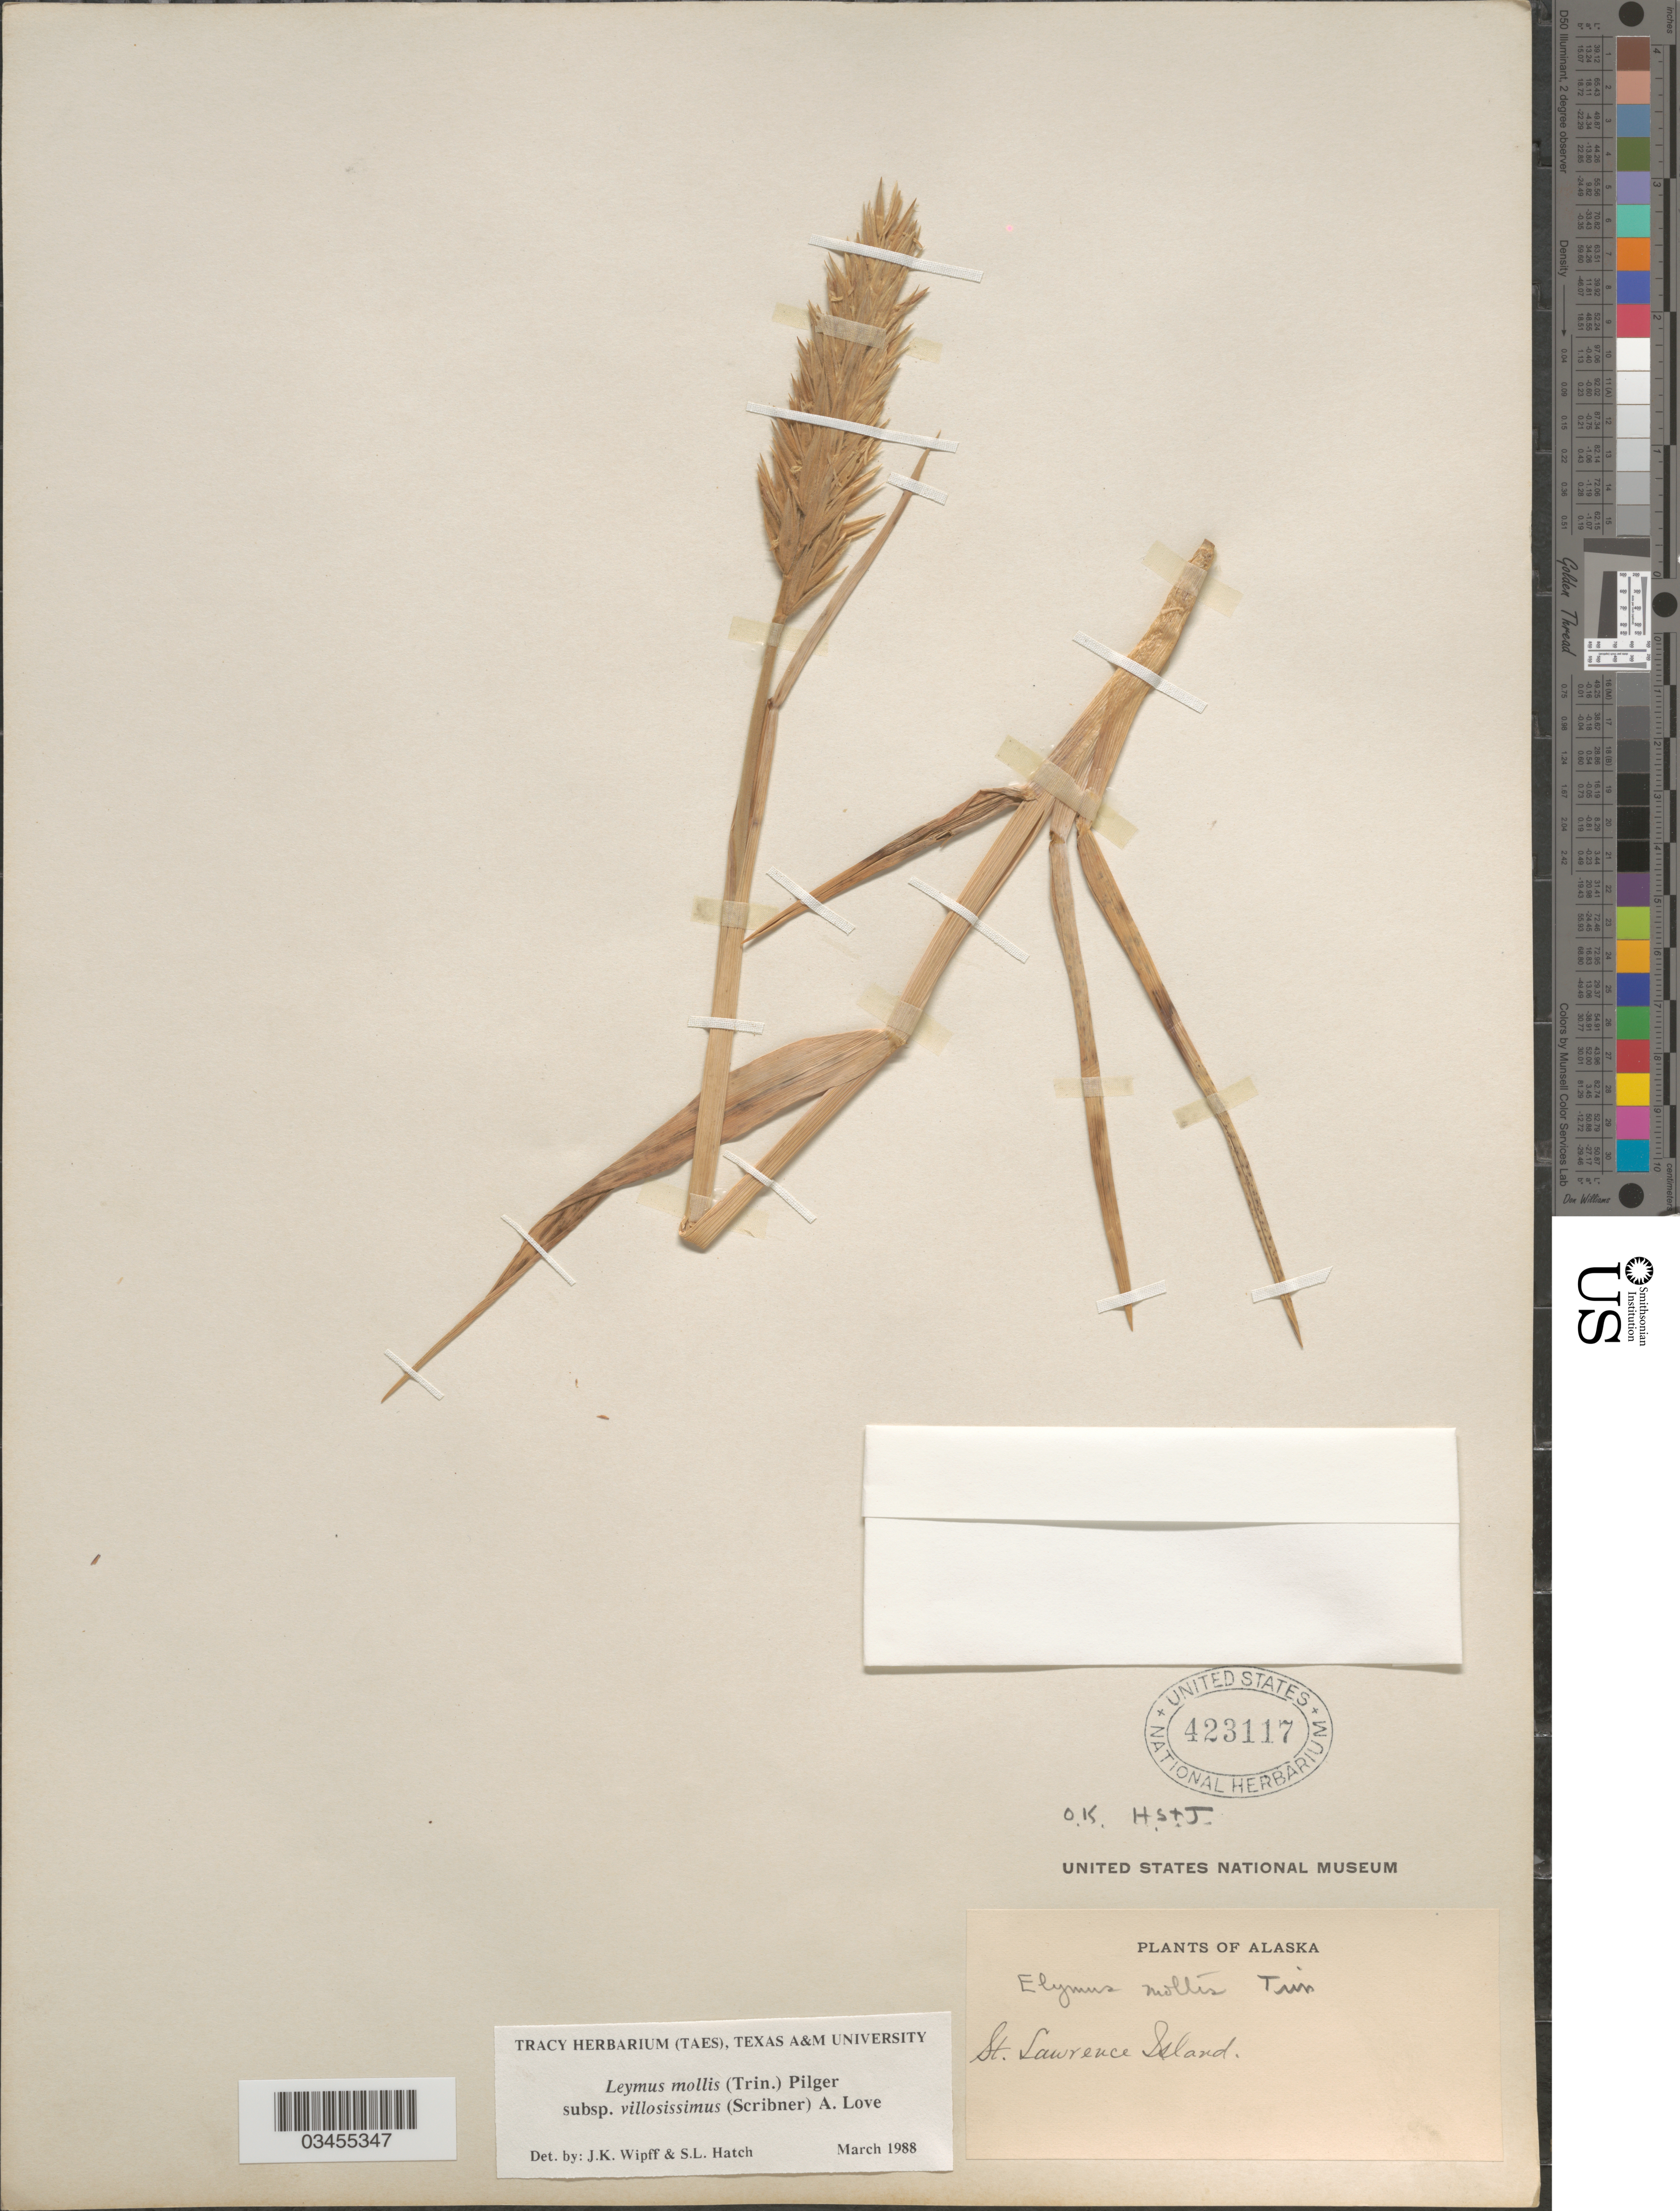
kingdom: Plantae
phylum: Tracheophyta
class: Liliopsida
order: Poales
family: Poaceae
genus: Leymus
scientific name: Leymus mollis subsp. villosissimus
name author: (Scribn.) Á. Löve & D. Löve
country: United States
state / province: Alaska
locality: St. Lawrence Island.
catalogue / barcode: US 423117